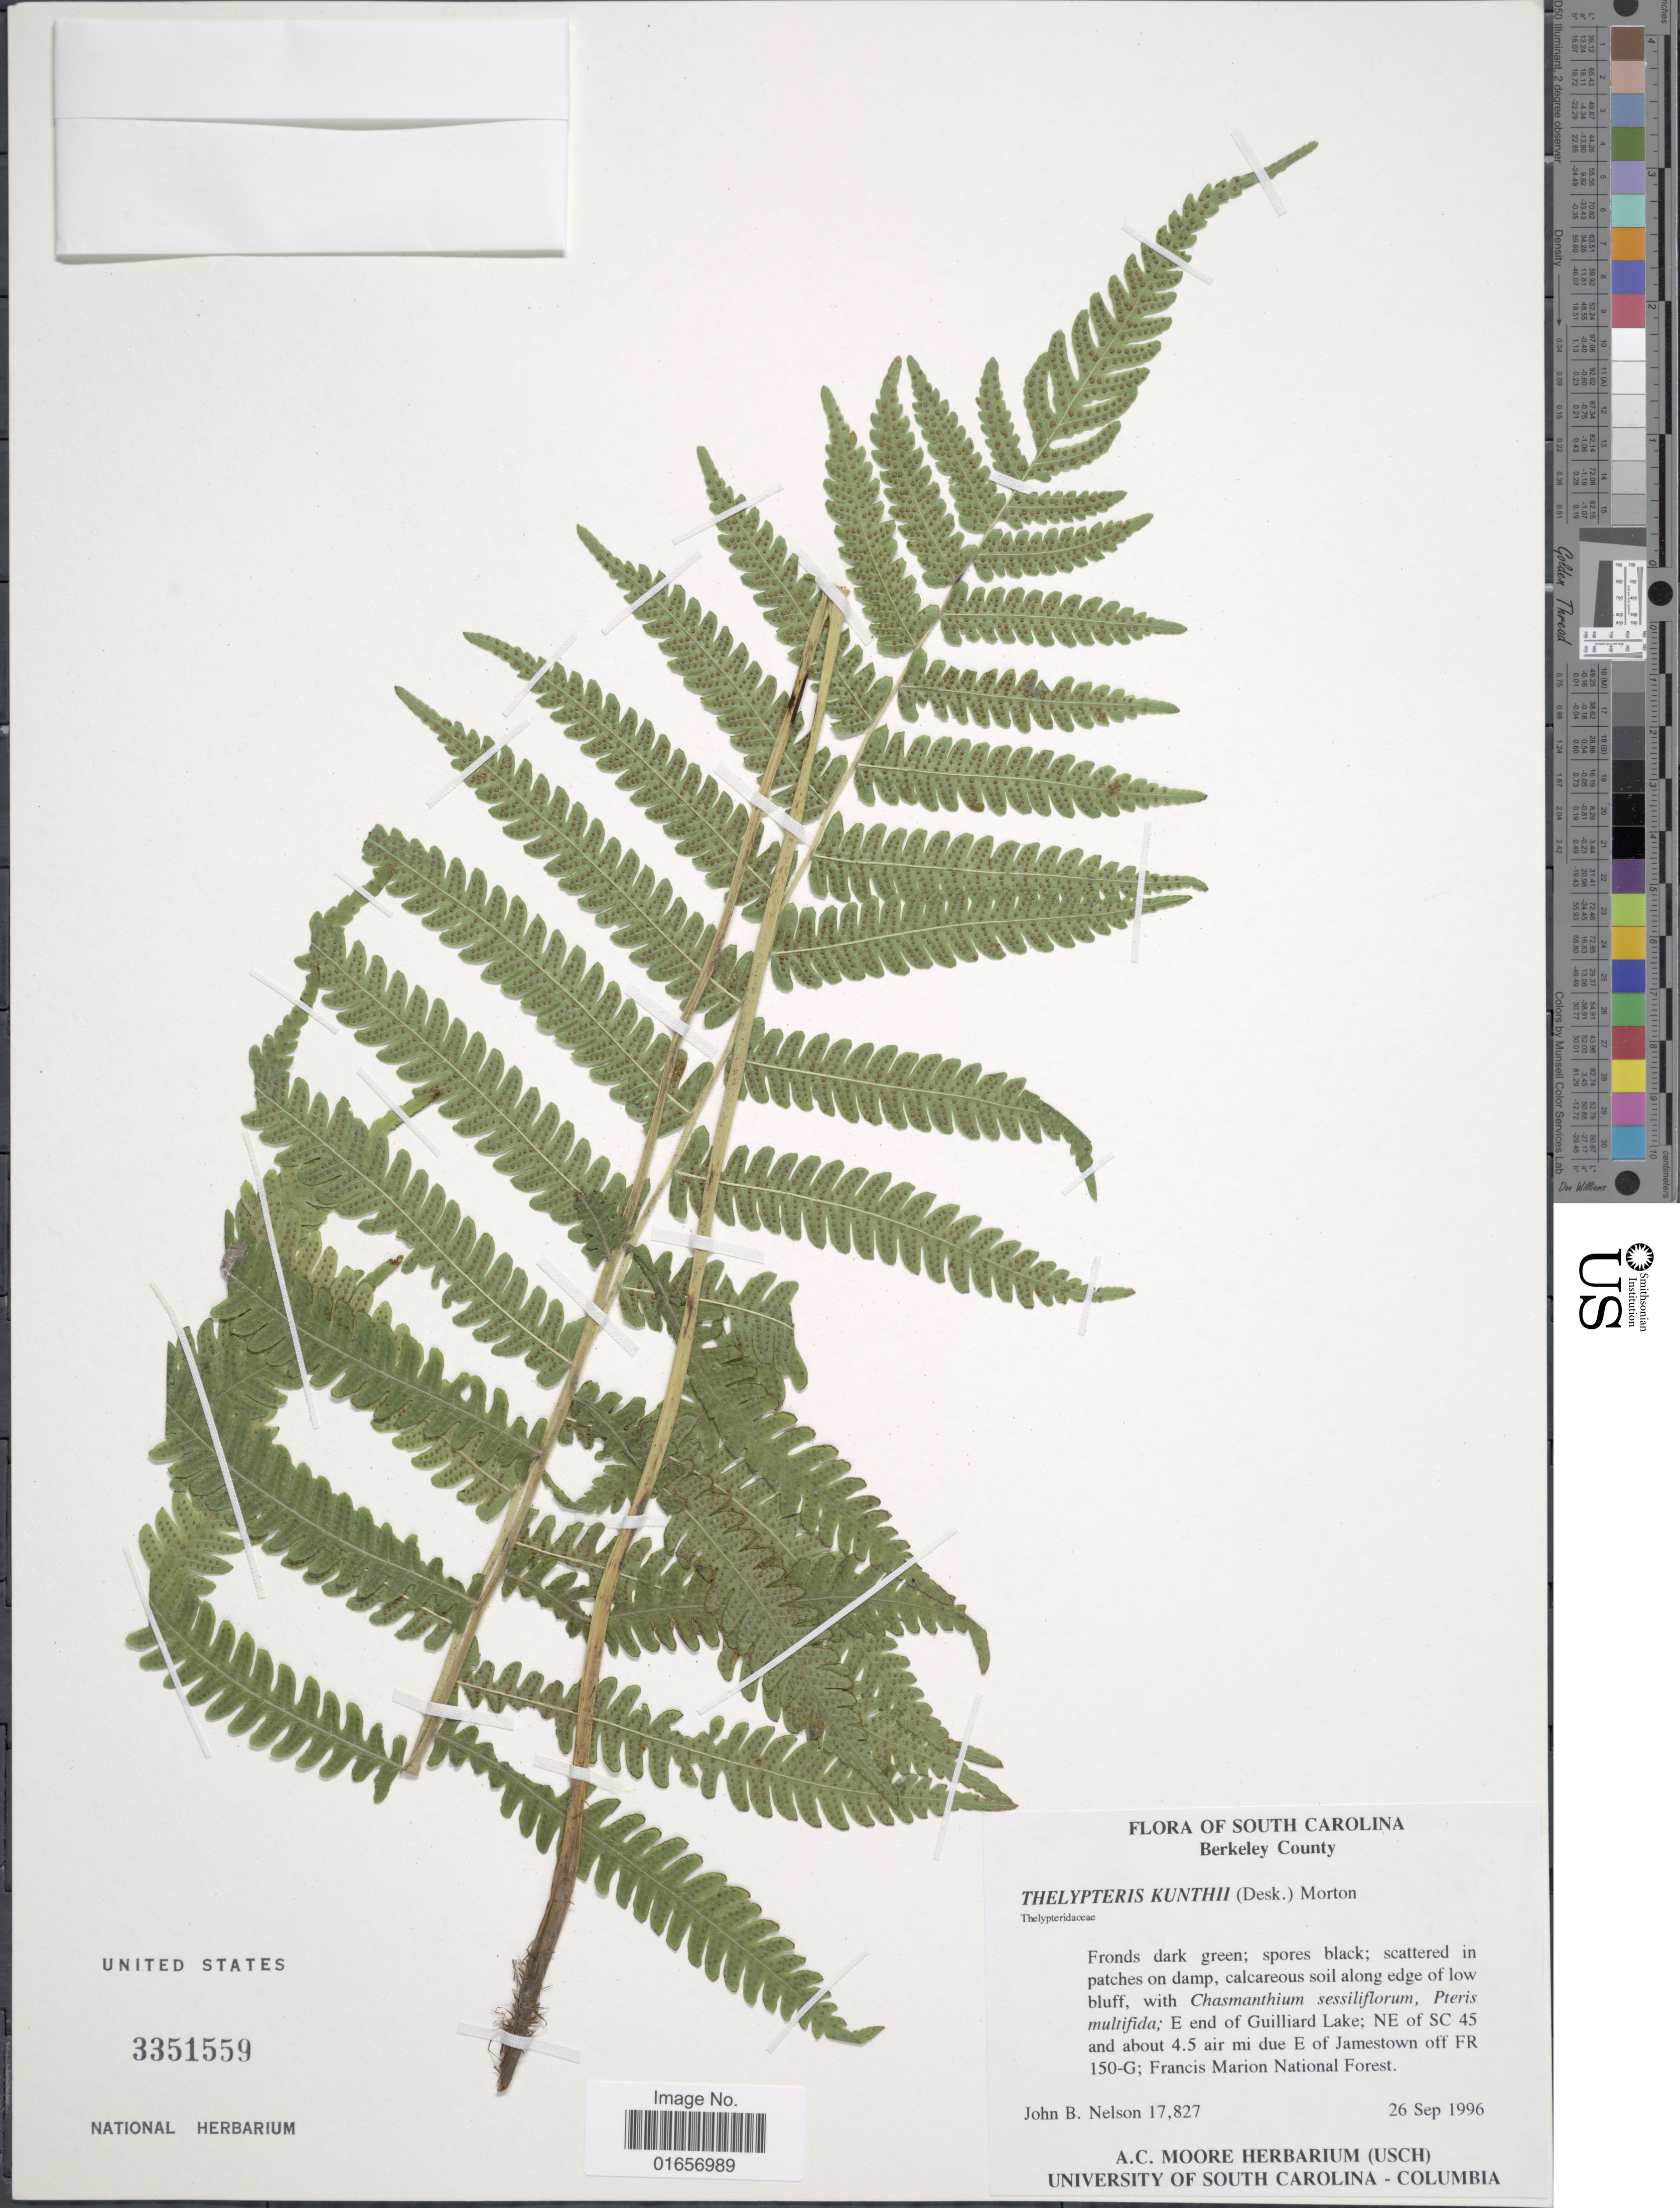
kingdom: Plantae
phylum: Tracheophyta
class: Polypodiopsida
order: Polypodiales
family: Thelypteridaceae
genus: Christella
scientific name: Christella kunthii comb. ined.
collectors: J. B. Nelson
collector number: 17827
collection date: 1996-09-26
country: United States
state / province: South Carolina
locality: Berkeley County, E end of Guilliard Lake; NE of SC 45 and about 4.5 ai mi due E of Jamestown off FR 150- G; Francis Marion National Forest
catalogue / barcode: US 3351559